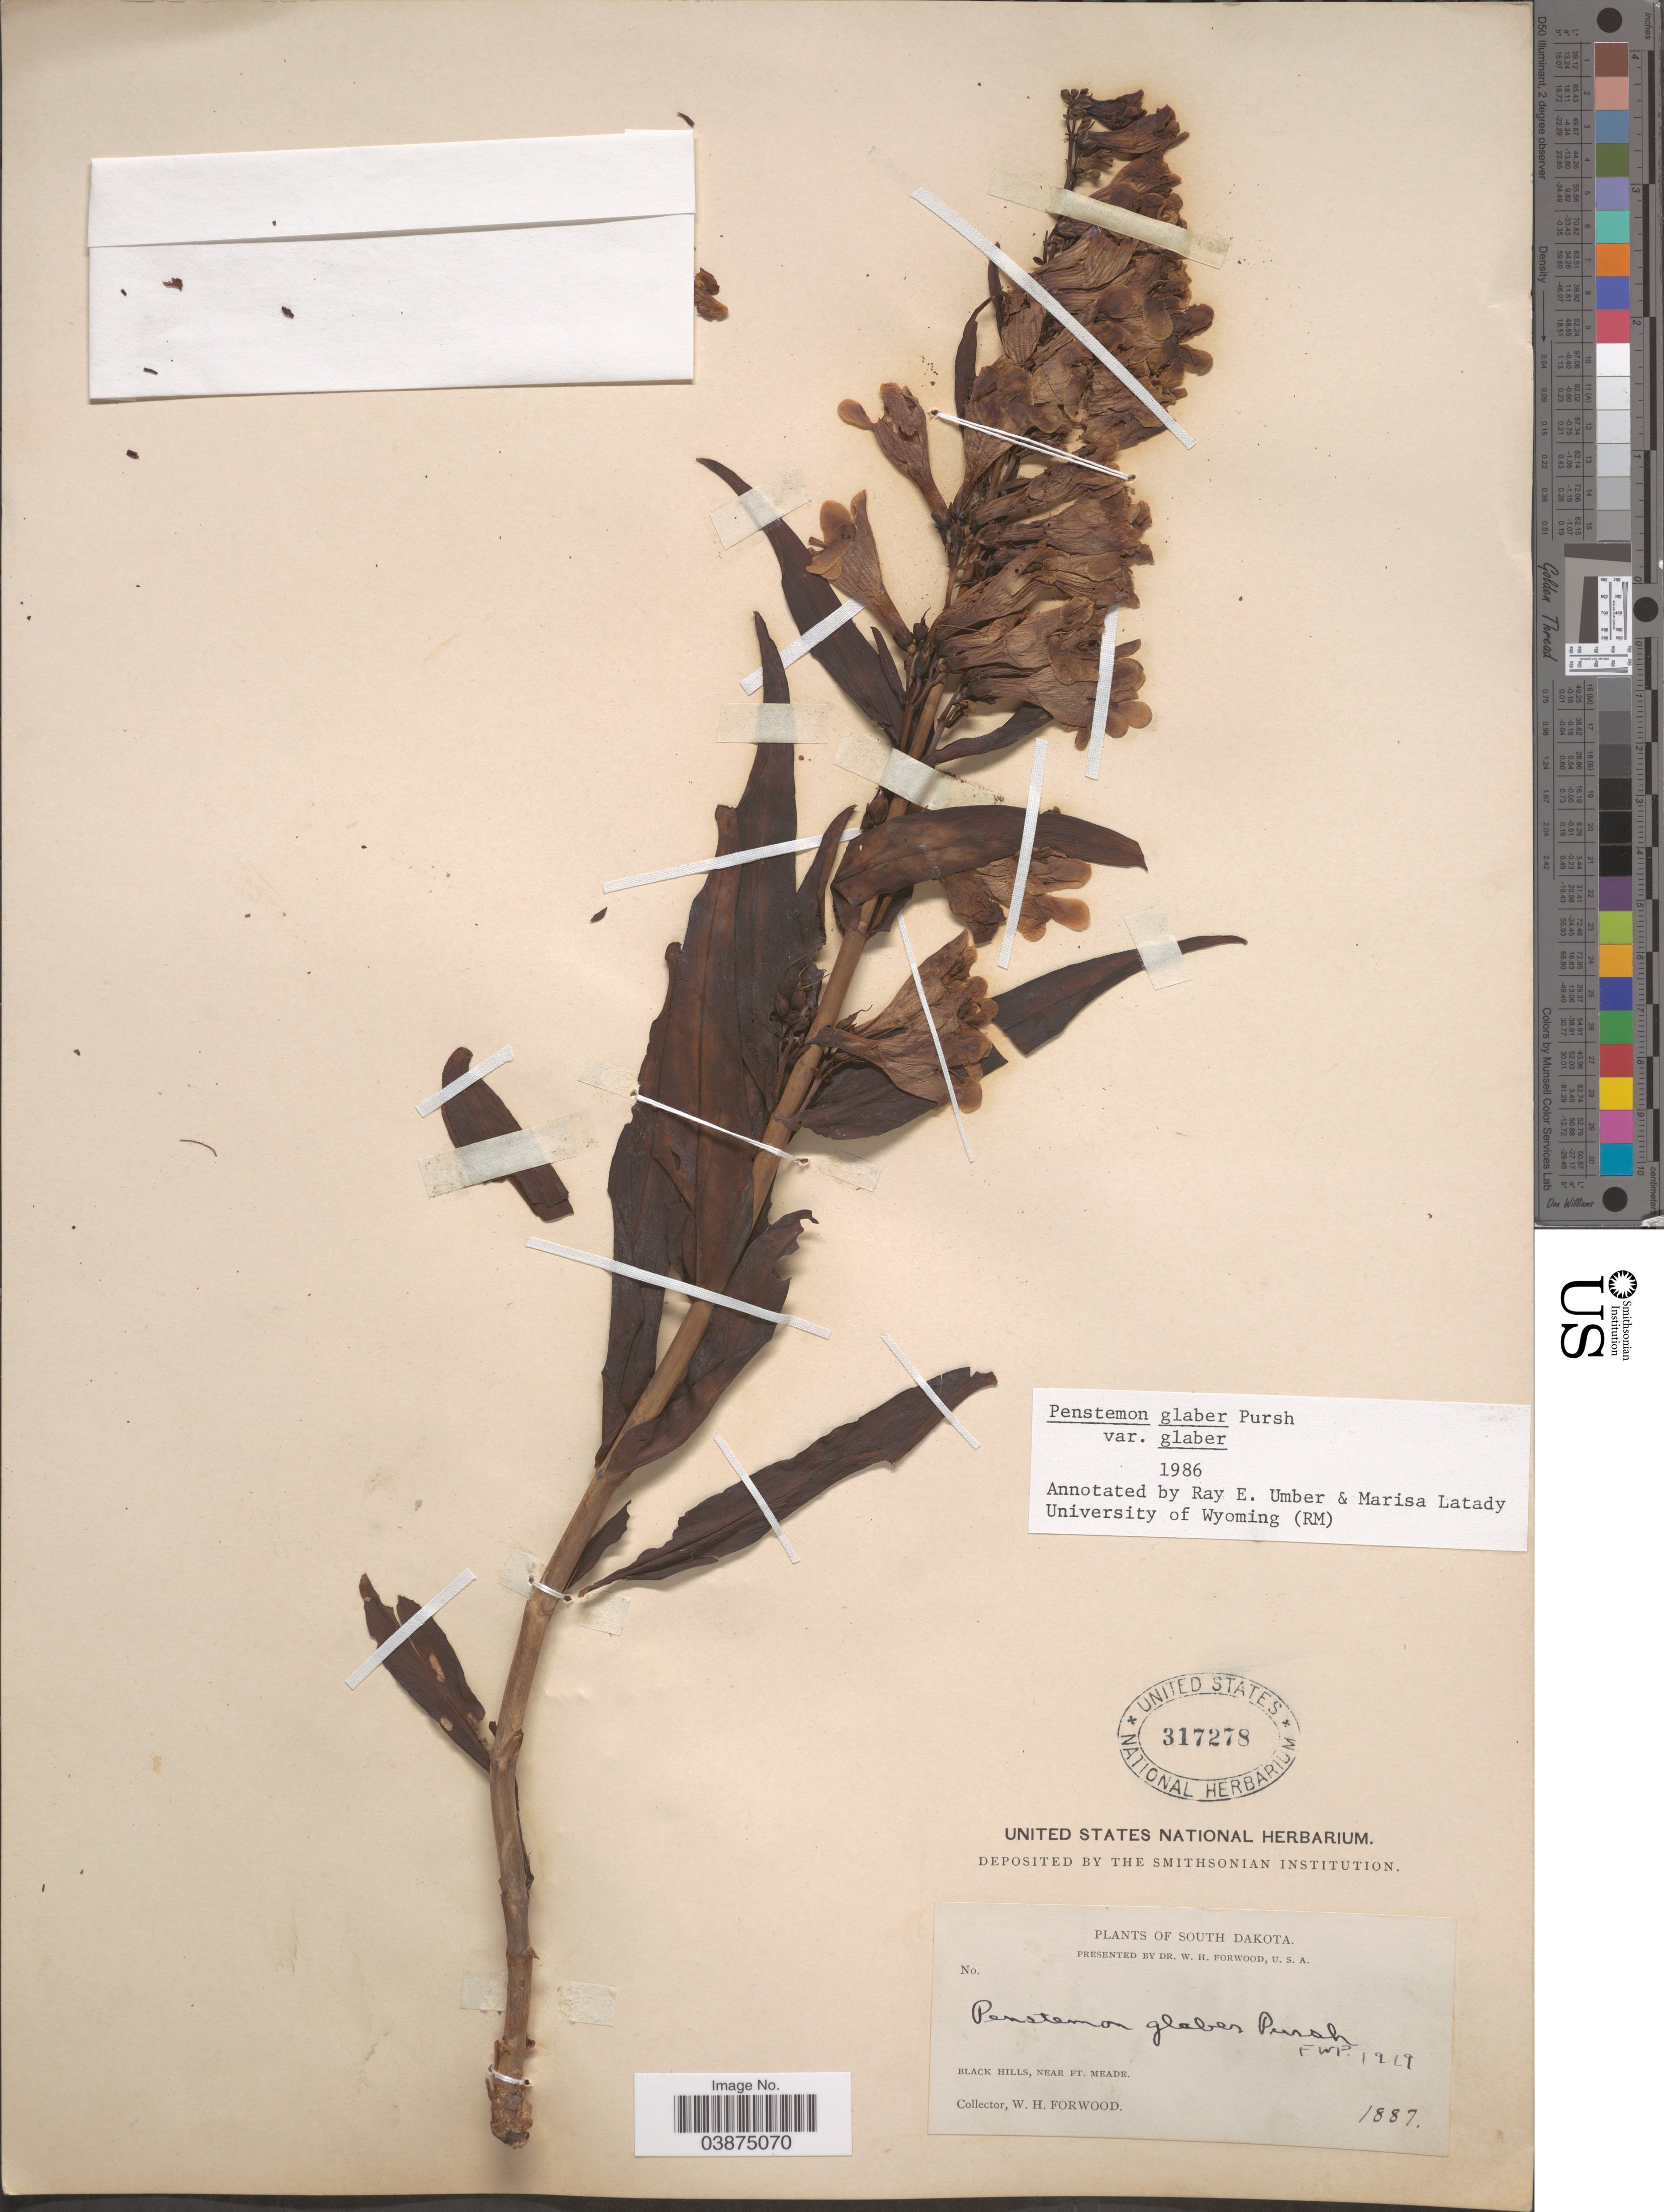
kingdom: Plantae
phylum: Tracheophyta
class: Magnoliopsida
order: Lamiales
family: Plantaginaceae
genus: Penstemon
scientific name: Penstemon glaber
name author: Pursh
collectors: W. Forwood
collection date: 1887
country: United States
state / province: South Dakota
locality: Black Hills, near Ft. Meade.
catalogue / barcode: US 317278